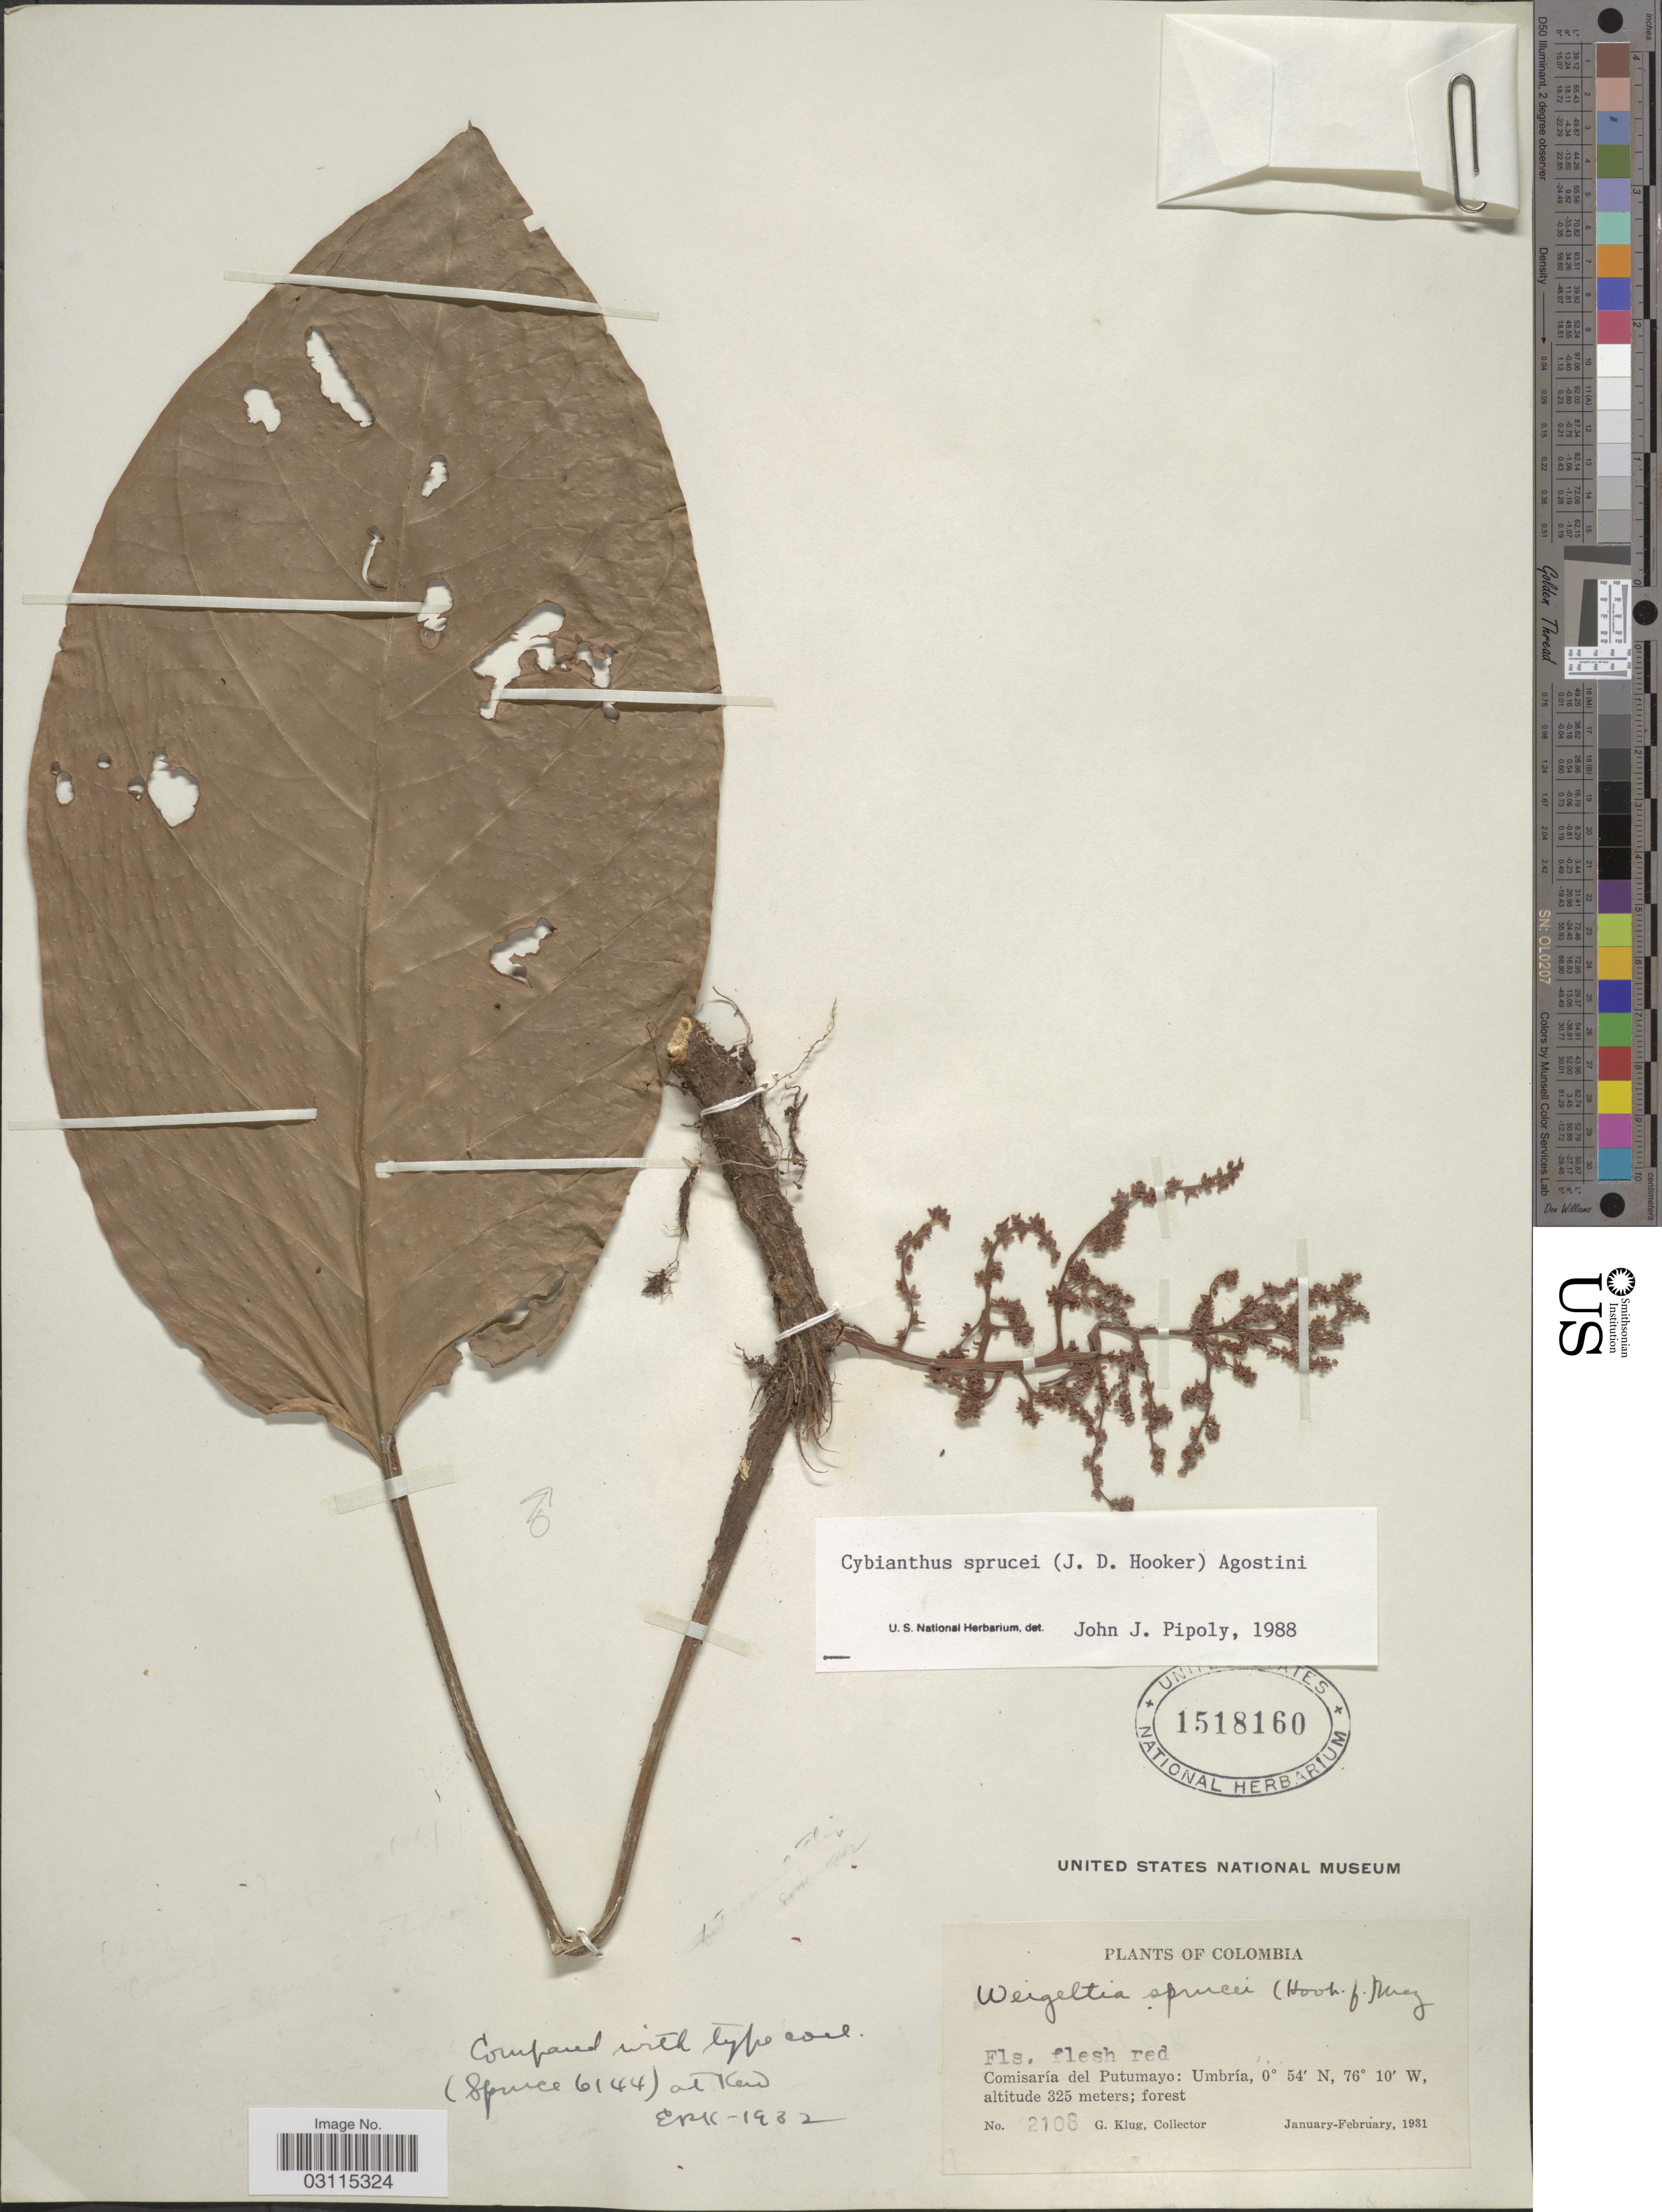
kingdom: Plantae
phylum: Tracheophyta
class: Magnoliopsida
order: Ericales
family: Primulaceae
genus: Cybianthus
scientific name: Cybianthus sprucei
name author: (Hook. f.) G. Agostini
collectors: G. Klug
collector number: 2108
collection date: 1931-01/1931-02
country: Colombia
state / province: Putumayo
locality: Comisaría del Putumayo: Umbría.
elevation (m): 325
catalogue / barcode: US 1518160